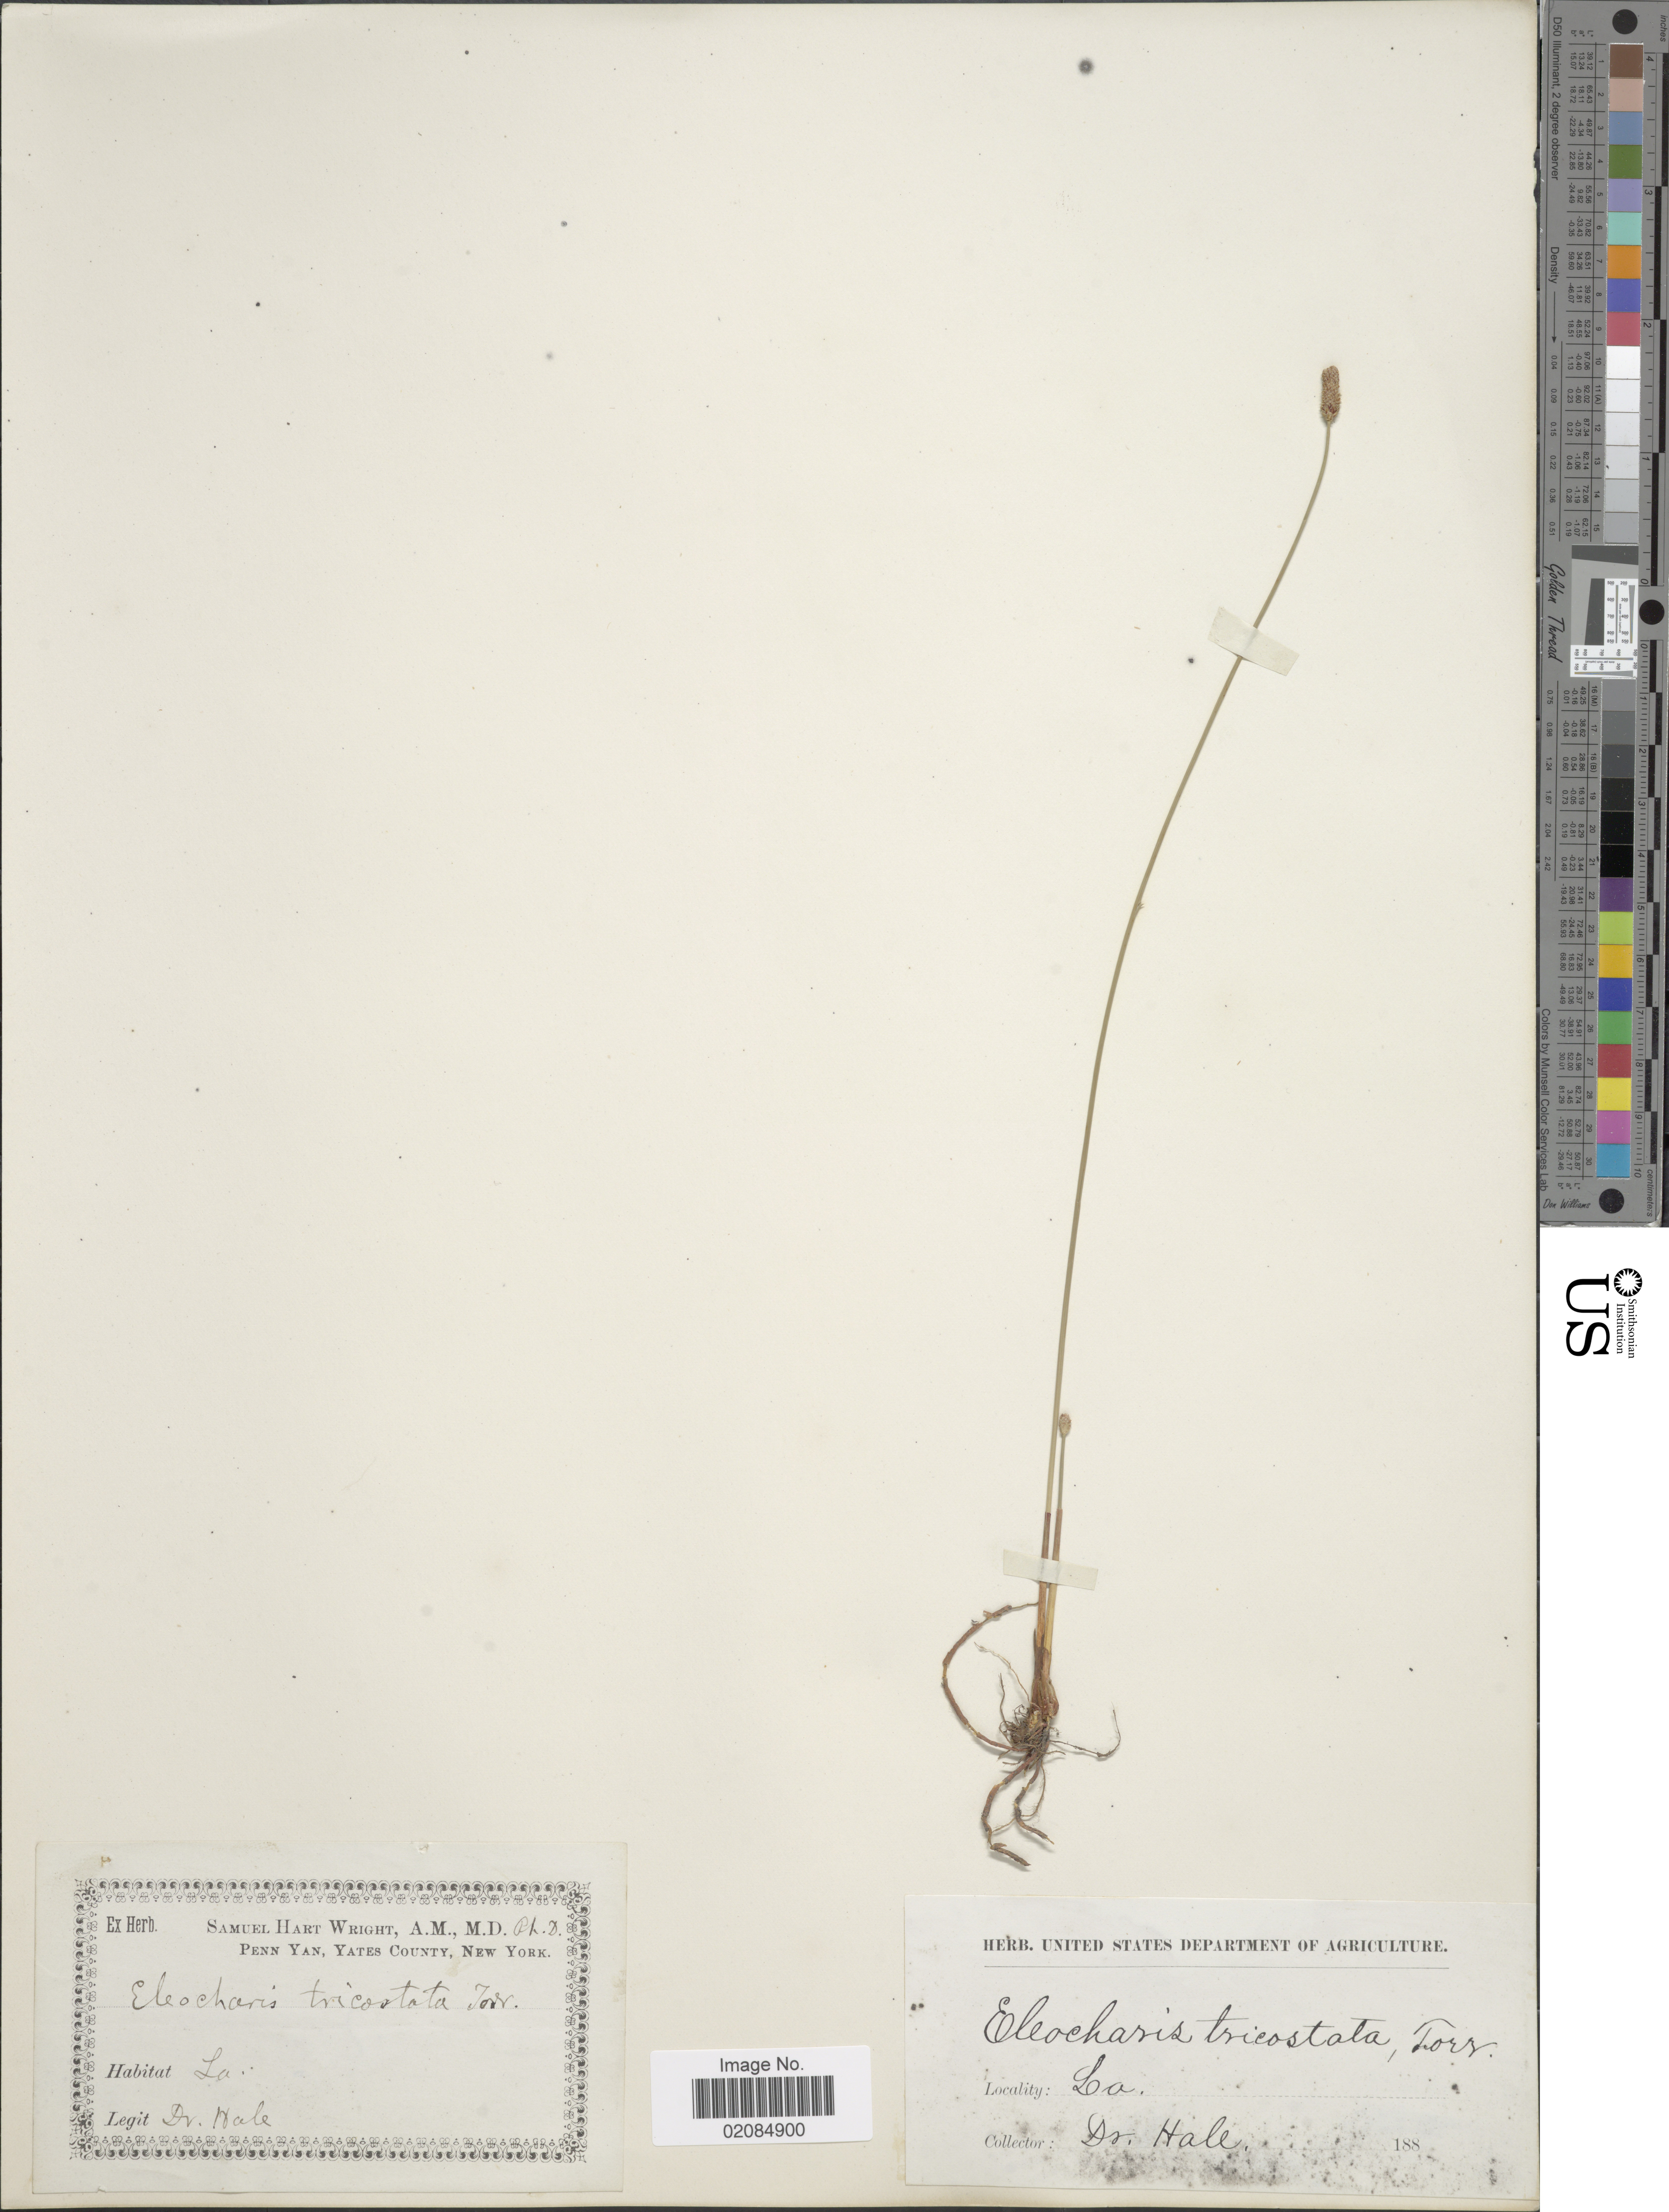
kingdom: Plantae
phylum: Tracheophyta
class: Liliopsida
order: Poales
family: Cyperaceae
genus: Eleocharis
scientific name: Eleocharis tricostata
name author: Torr.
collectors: -- Hale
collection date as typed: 188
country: United States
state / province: Louisiana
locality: La.